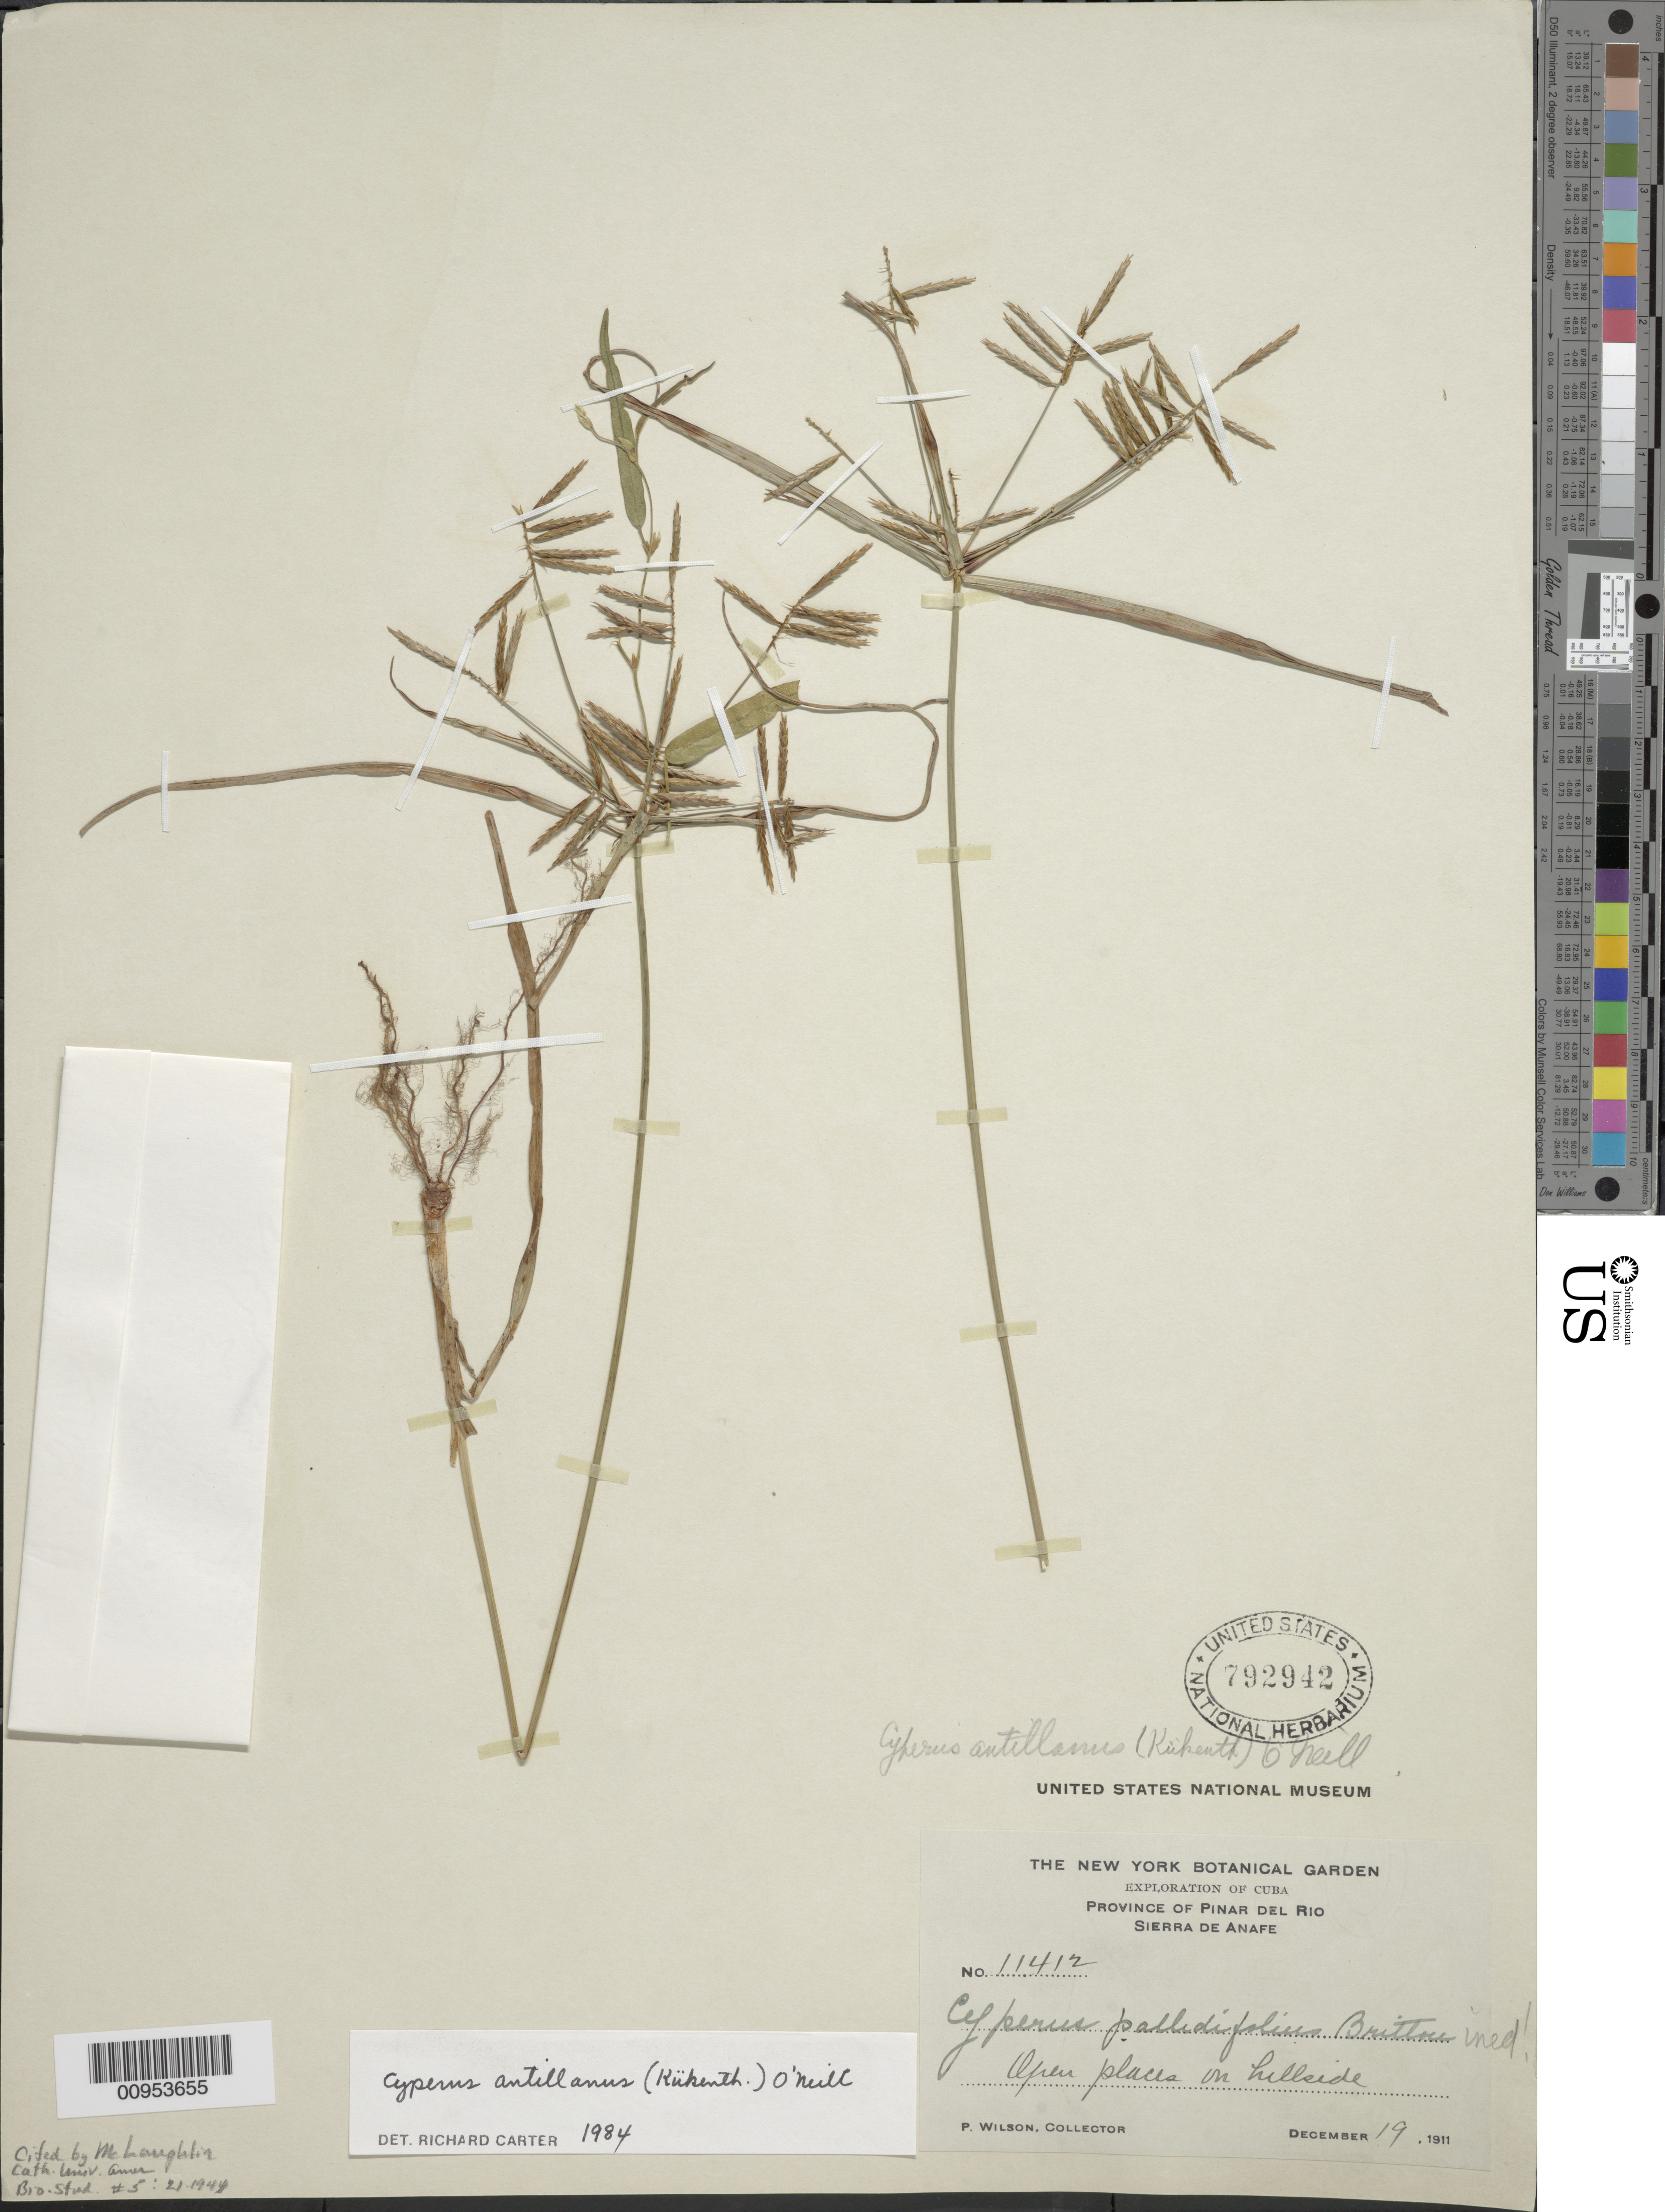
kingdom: Plantae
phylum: Tracheophyta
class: Liliopsida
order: Poales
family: Cyperaceae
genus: Cyperus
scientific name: Cyperus antillanus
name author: (Kük.) O'Neill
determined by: Carter, R., (VSC)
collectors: P. Wilson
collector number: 11412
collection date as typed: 19 Dec 1911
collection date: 1911-12-19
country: Cuba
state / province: Pinar del Río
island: Cuba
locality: Sierra de Anafe, hillside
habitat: Open places on hillside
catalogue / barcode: US 792942